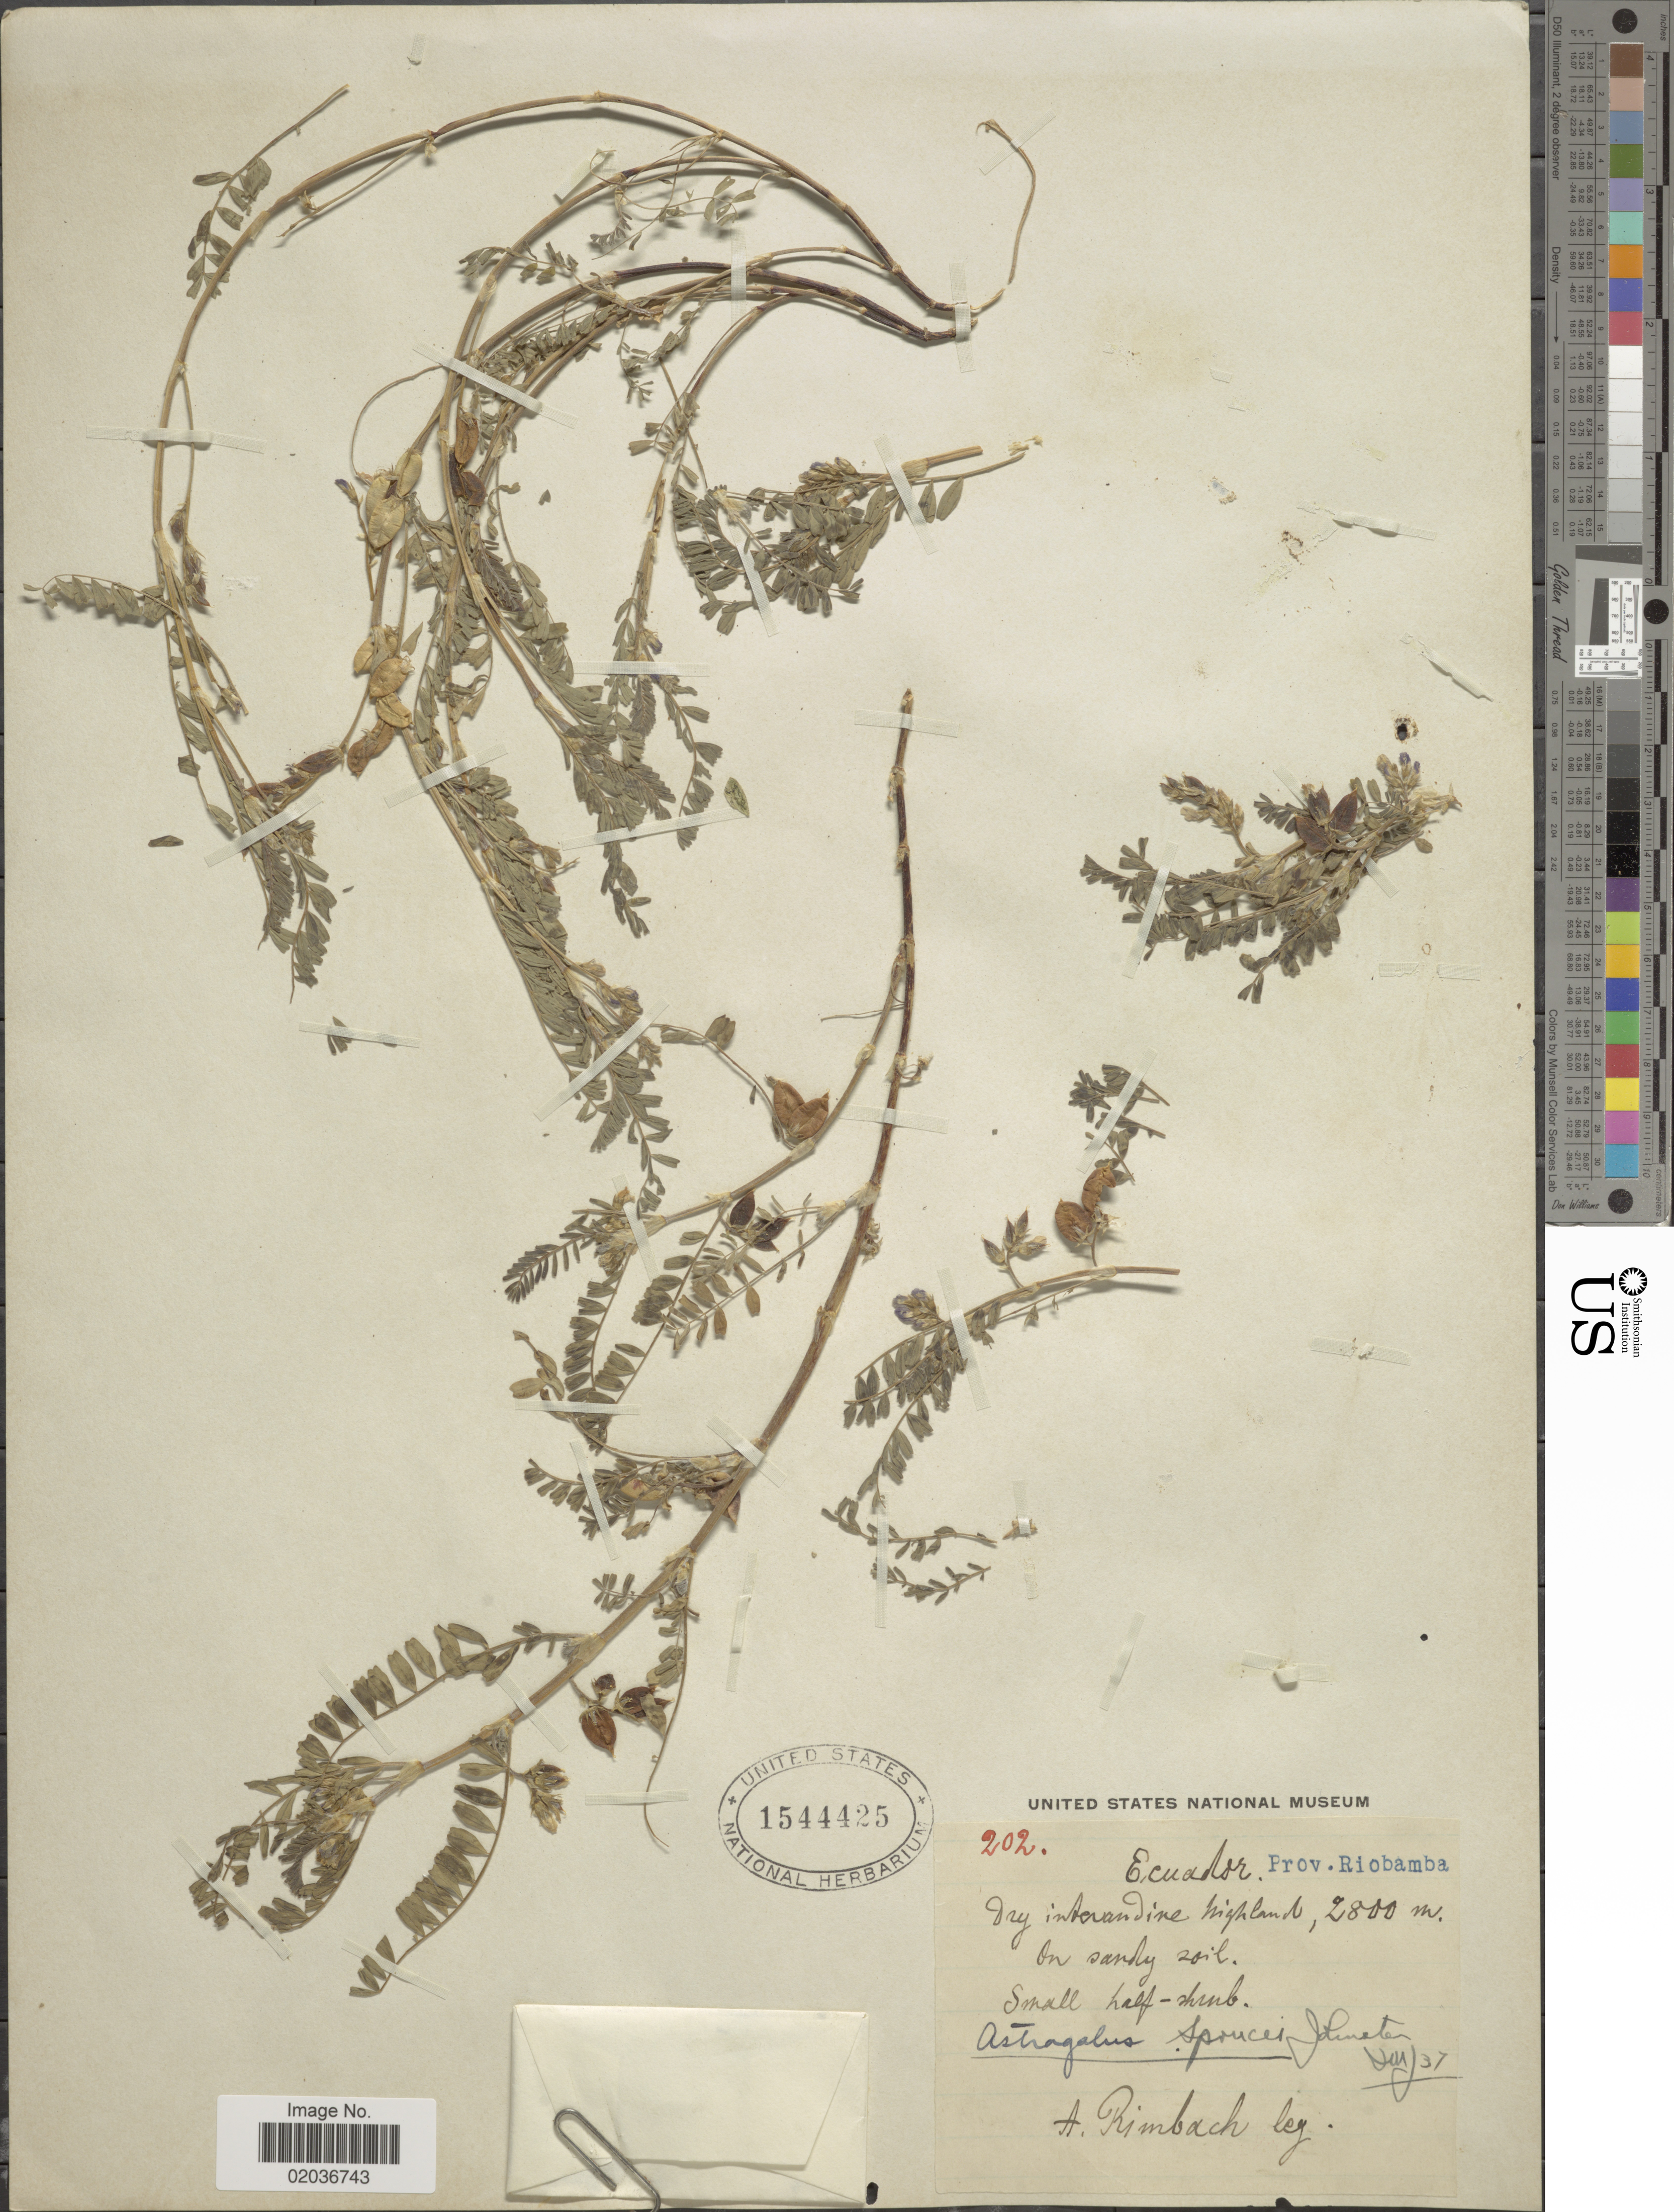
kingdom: Plantae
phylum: Tracheophyta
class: Magnoliopsida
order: Fabales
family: Fabaceae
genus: Astragalus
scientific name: Astragalus sprucei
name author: I.M. Johnst.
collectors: A. Rimbach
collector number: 202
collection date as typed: Transcribed d/m/y: /6/37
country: Ecuador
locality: Prov. Riobamba, Dry interandine highland, On sandy soil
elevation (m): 2800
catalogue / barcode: US 1544425